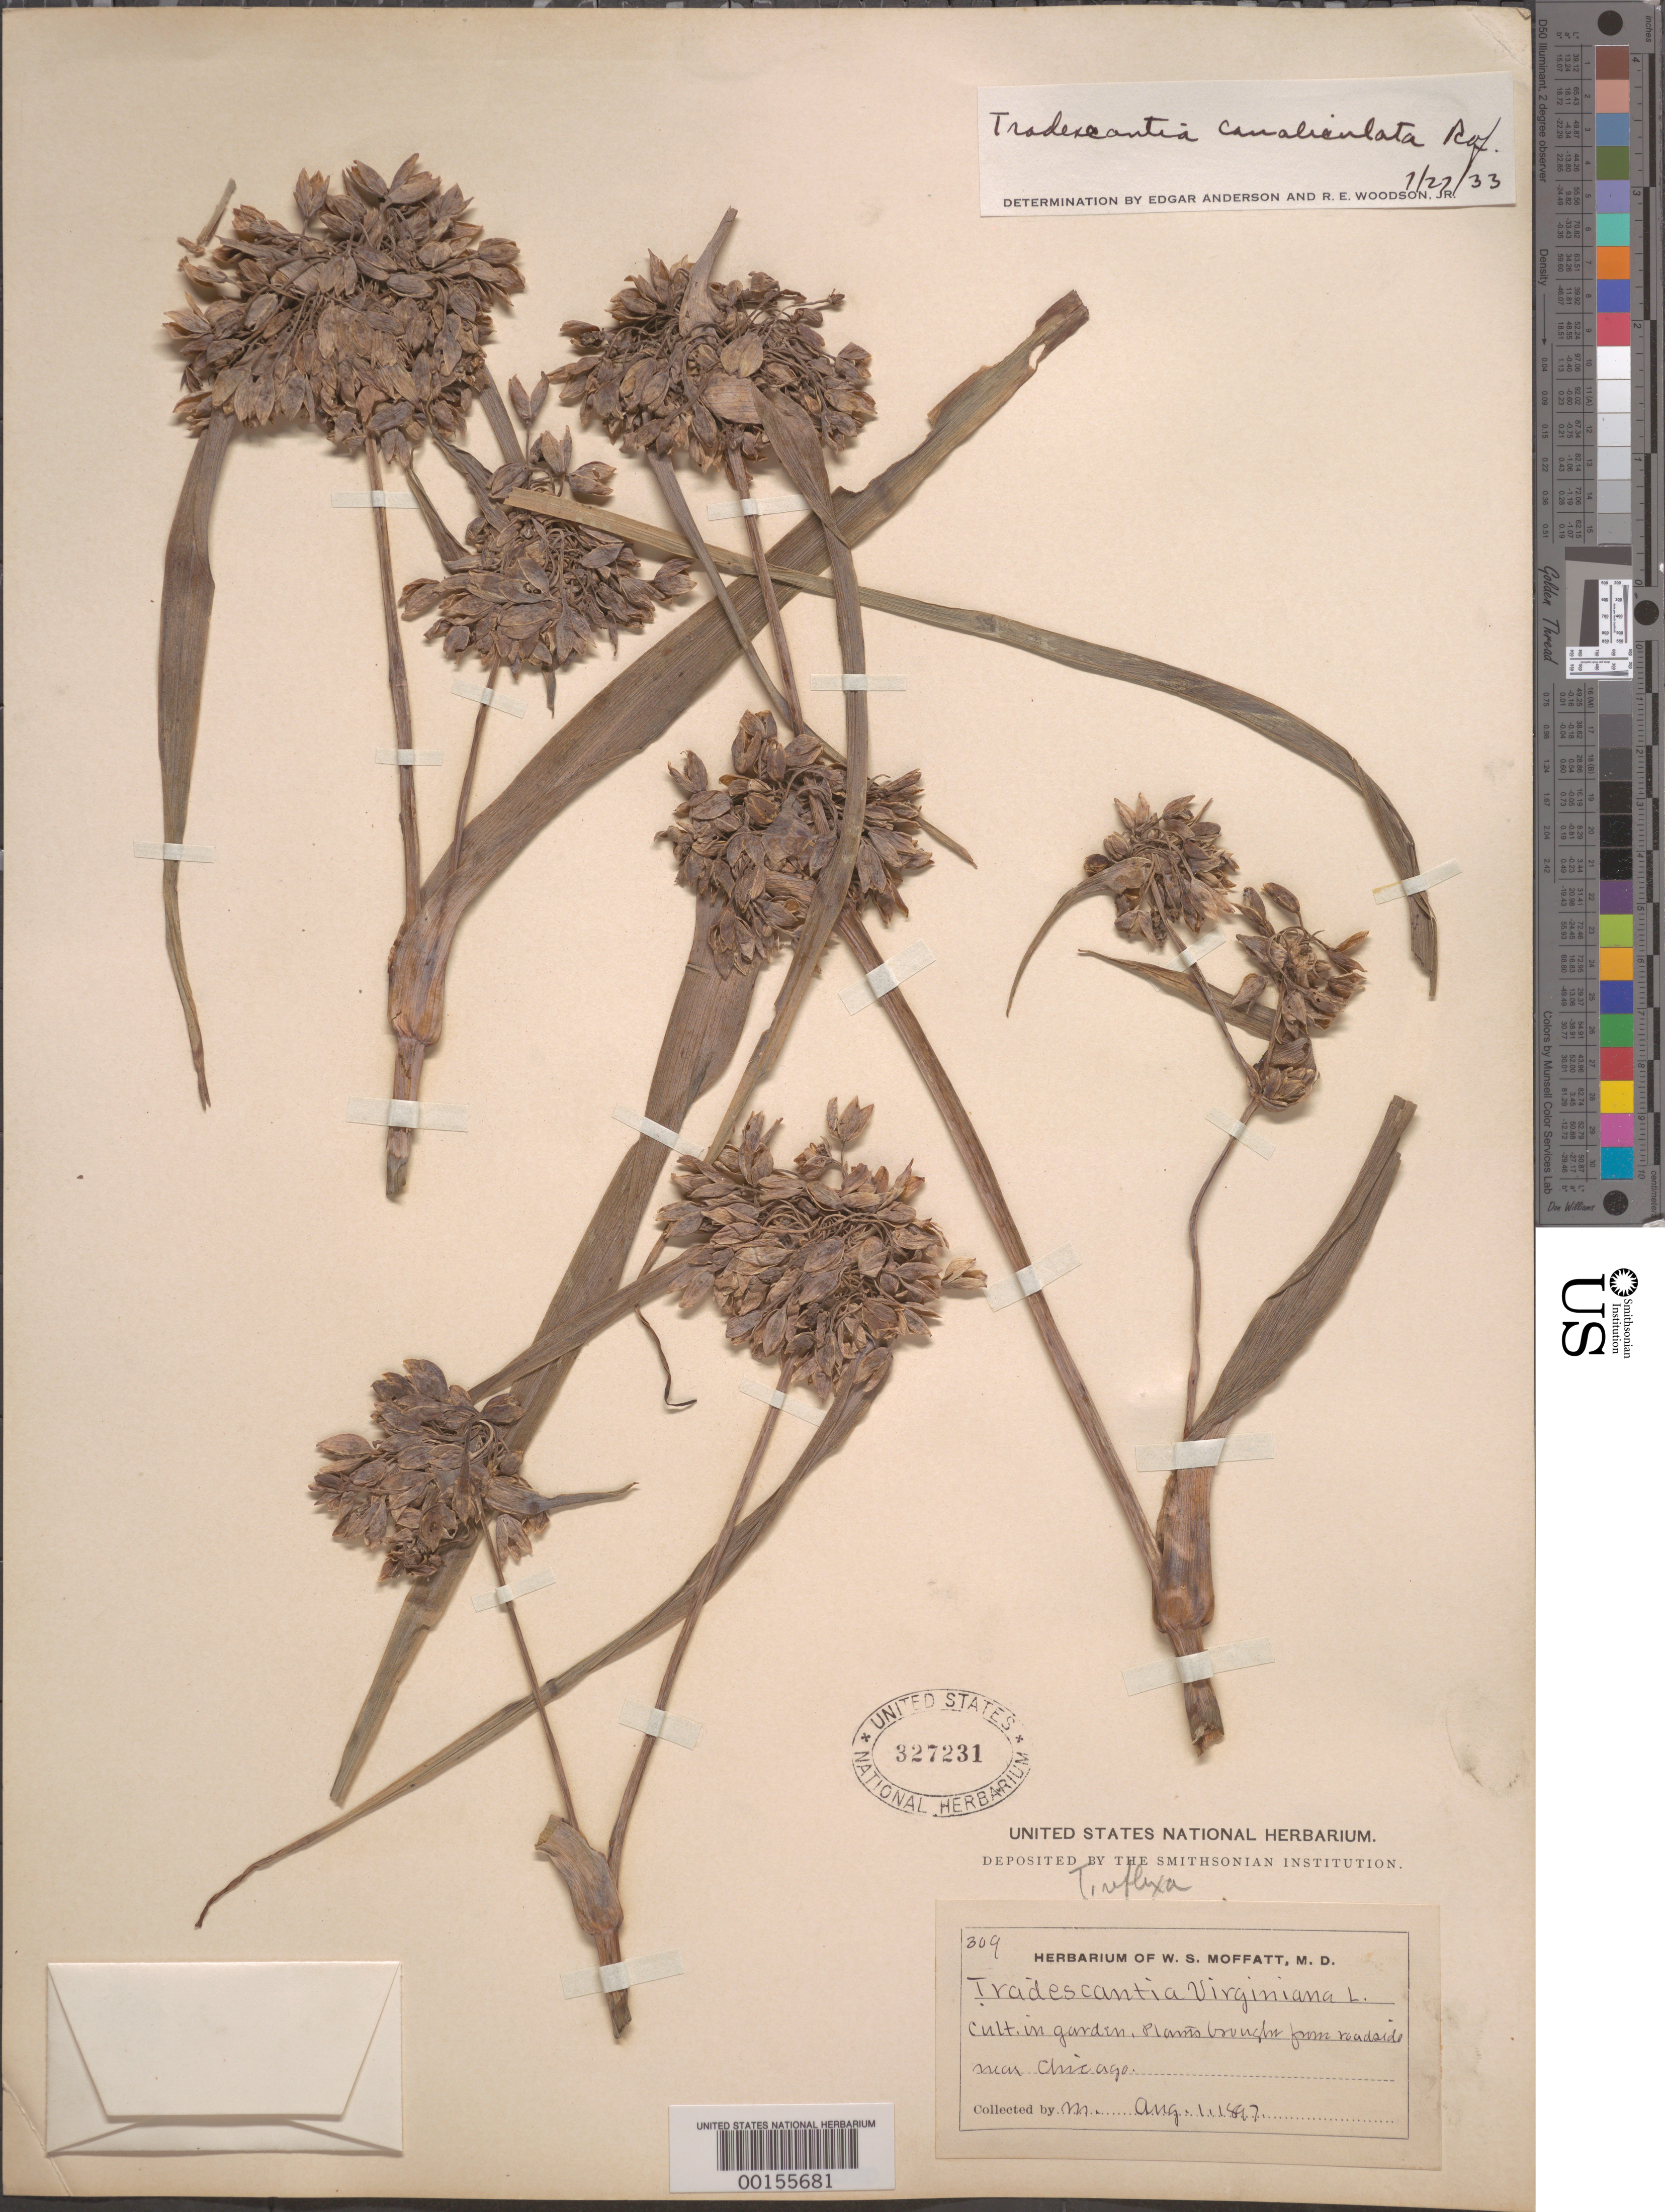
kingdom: Plantae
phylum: Tracheophyta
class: Liliopsida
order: Commelinales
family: Commelinaceae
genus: Tradescantia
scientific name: Tradescantia ohiensis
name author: Raf.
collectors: W. Moffatt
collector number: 309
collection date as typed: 11 Aug 1897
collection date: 1897-08-11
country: United States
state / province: Illinois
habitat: Garden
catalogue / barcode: US 327231